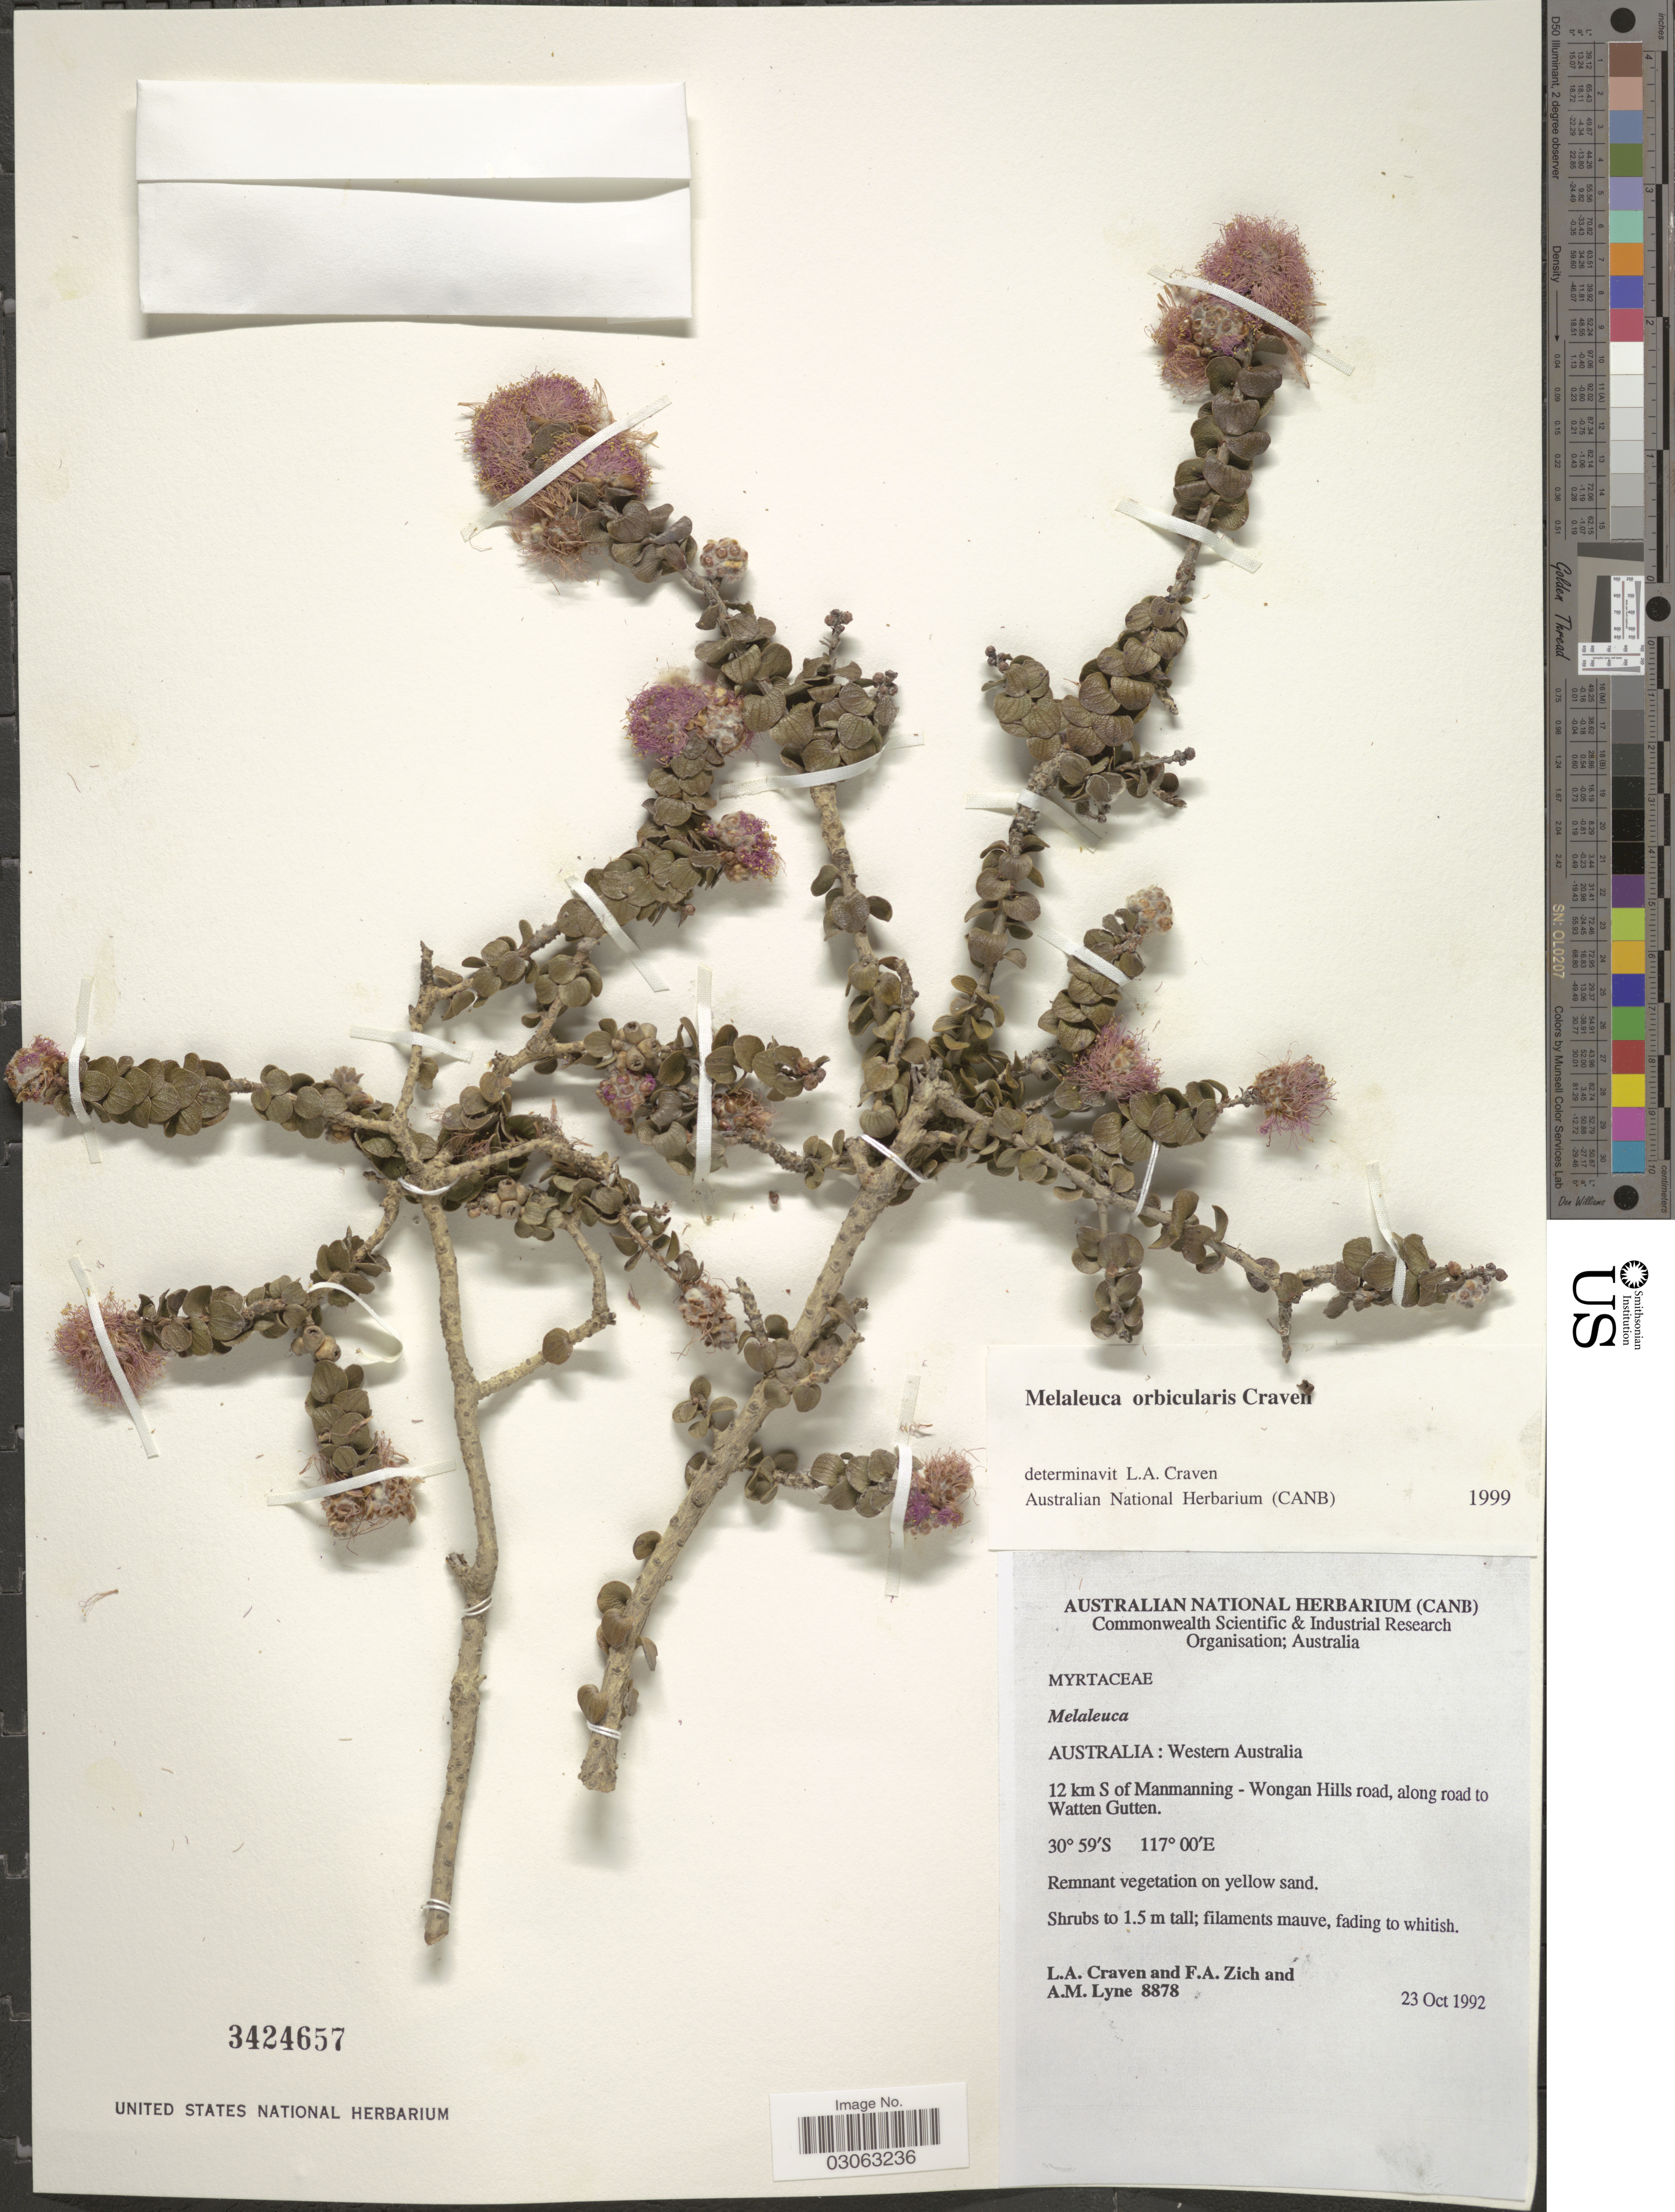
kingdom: Plantae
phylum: Tracheophyta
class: Magnoliopsida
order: Myrtales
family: Myrtaceae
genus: Melaleuca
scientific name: Melaleuca orbicularis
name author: Craven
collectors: L. A. Craven, F. Zich & A. Lyne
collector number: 8878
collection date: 1992-10-23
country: Australia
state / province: Western Australia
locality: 12 km S of Manmanning - Wongan Hills road, along road to Watten Gutten.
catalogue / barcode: US 3424657